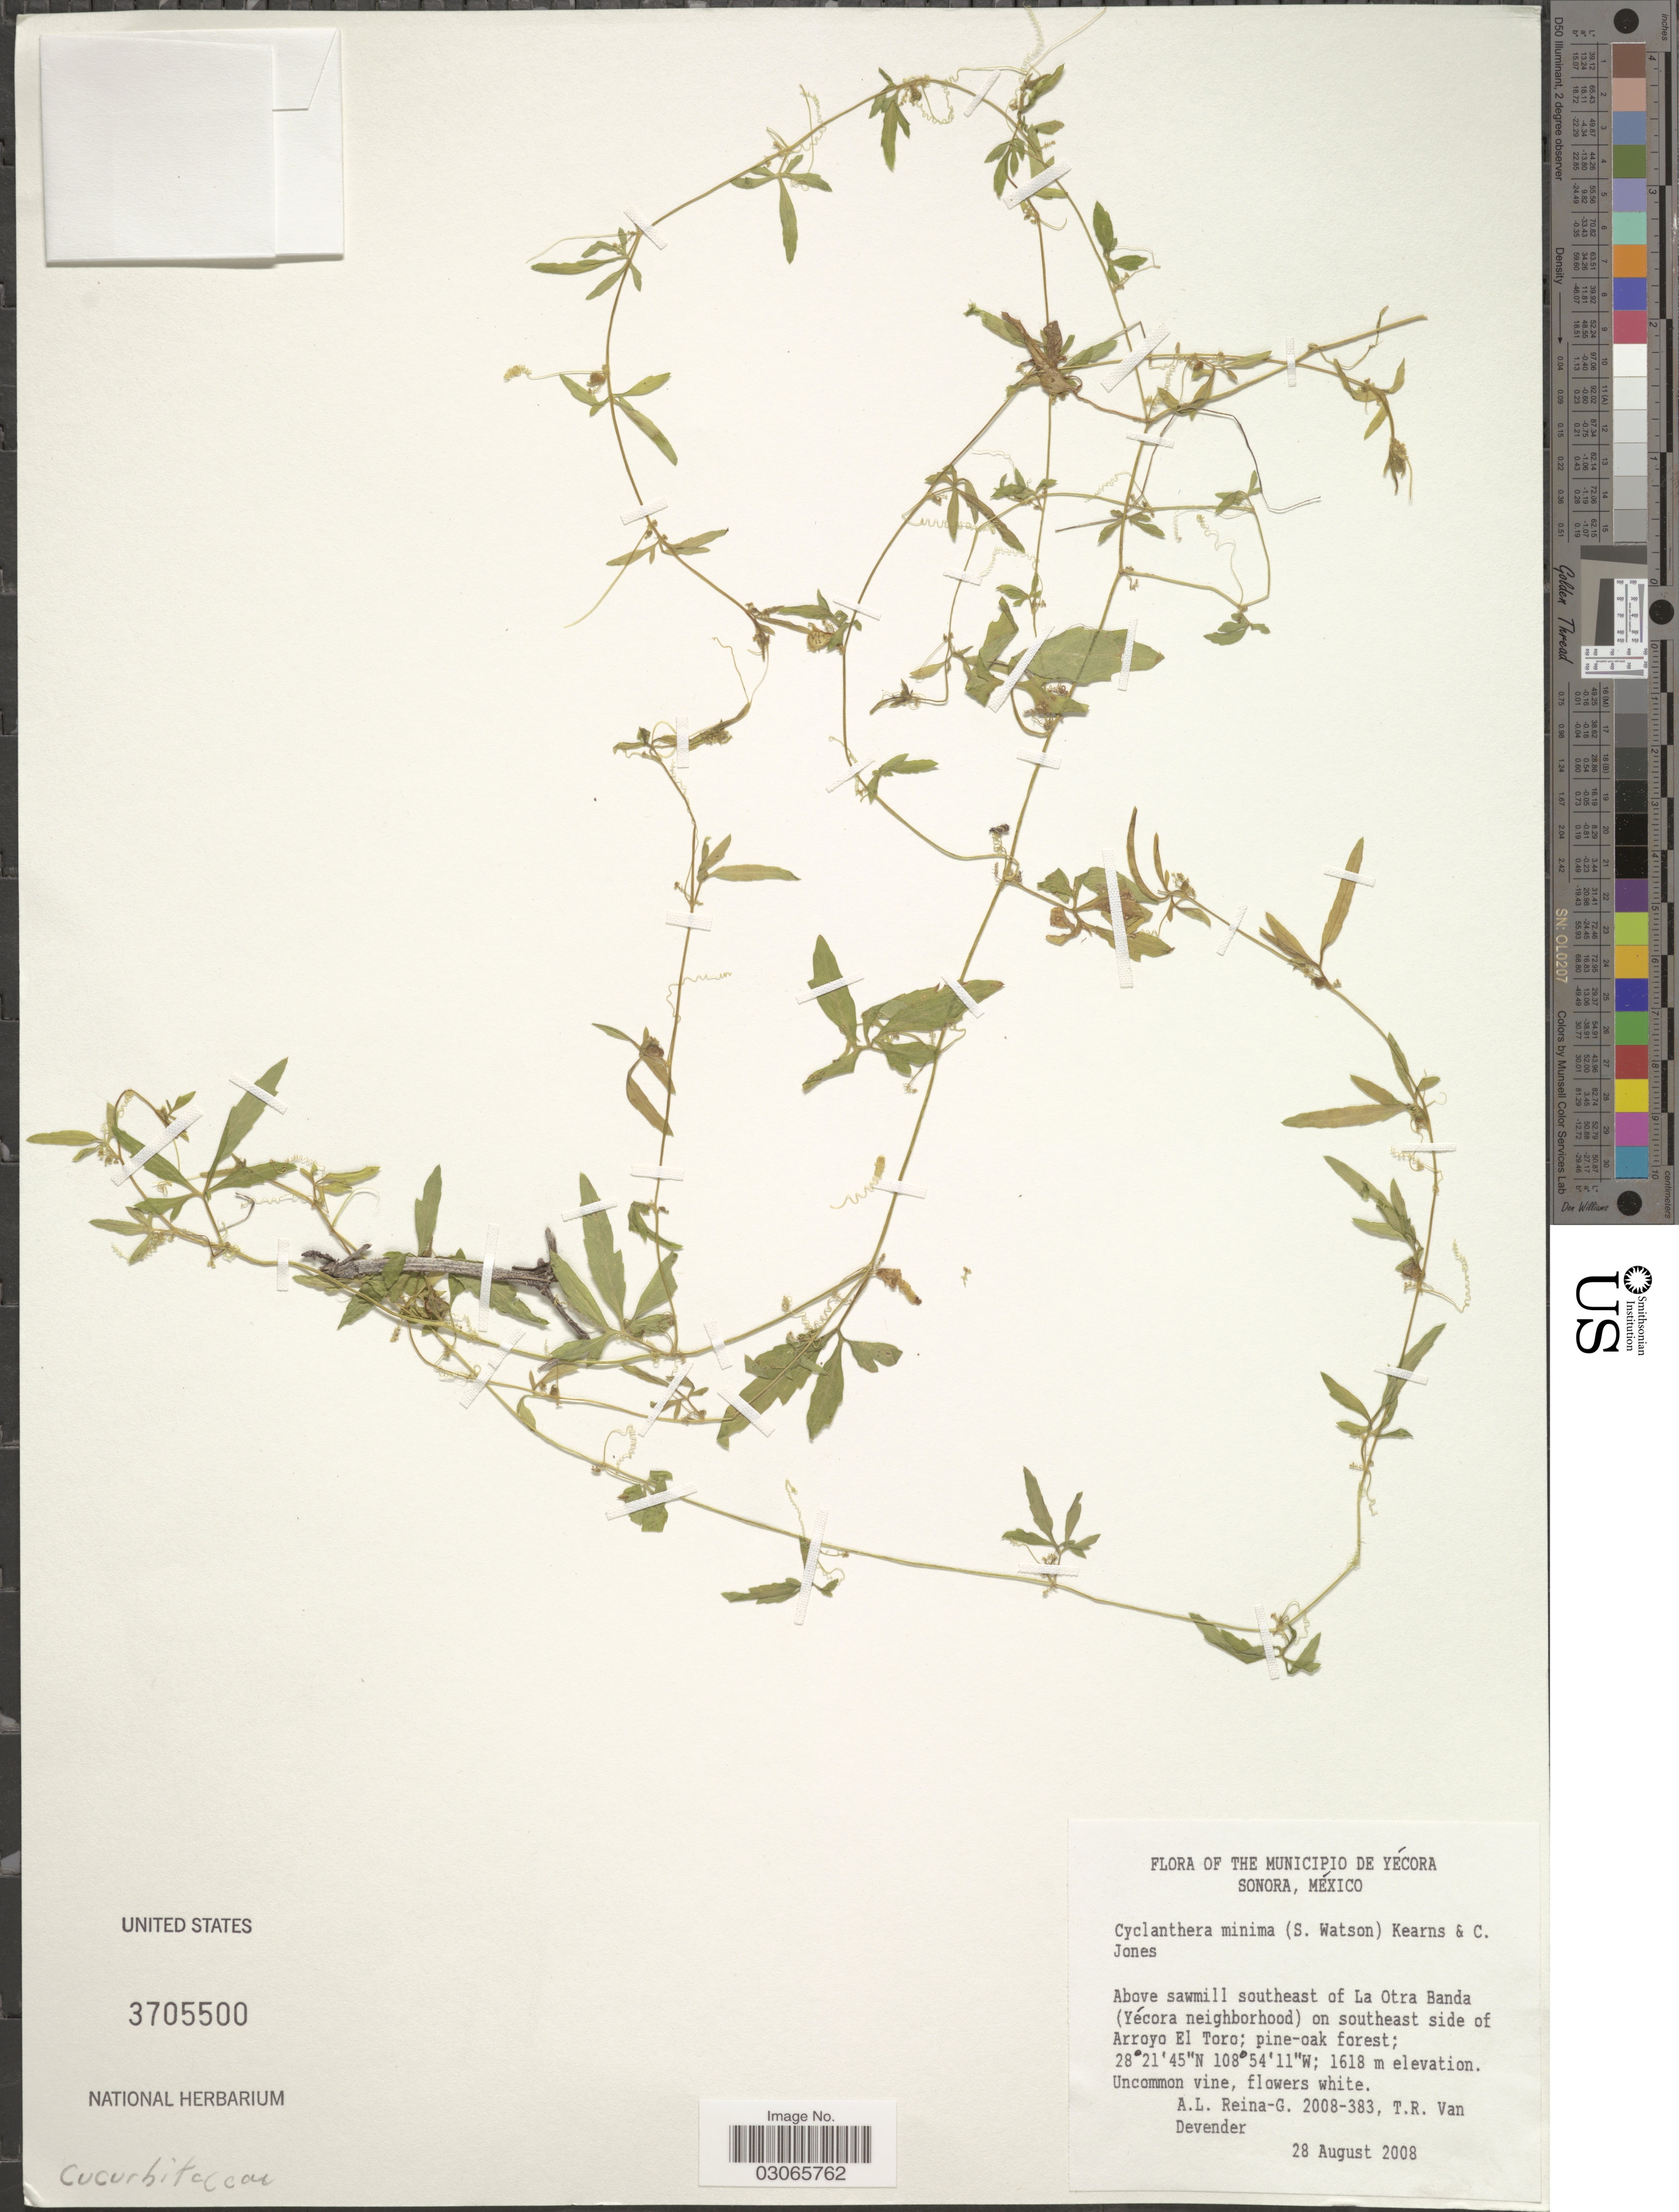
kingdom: Plantae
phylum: Tracheophyta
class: Magnoliopsida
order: Cucurbitales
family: Cucurbitaceae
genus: Cyclanthera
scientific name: Cyclanthera minima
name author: (S. Watson) Kearns & C.E. Jones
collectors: A. L. Reina G. & T. R. Van Devender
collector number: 2008-383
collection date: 2008-08-28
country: Mexico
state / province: Sonora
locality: Municipio de Yécora. Above sawmill southeast of La Otra Banda (Yécora neighborhood) on southeast side of Arroyo El Toro.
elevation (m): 1618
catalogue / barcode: US 3705500